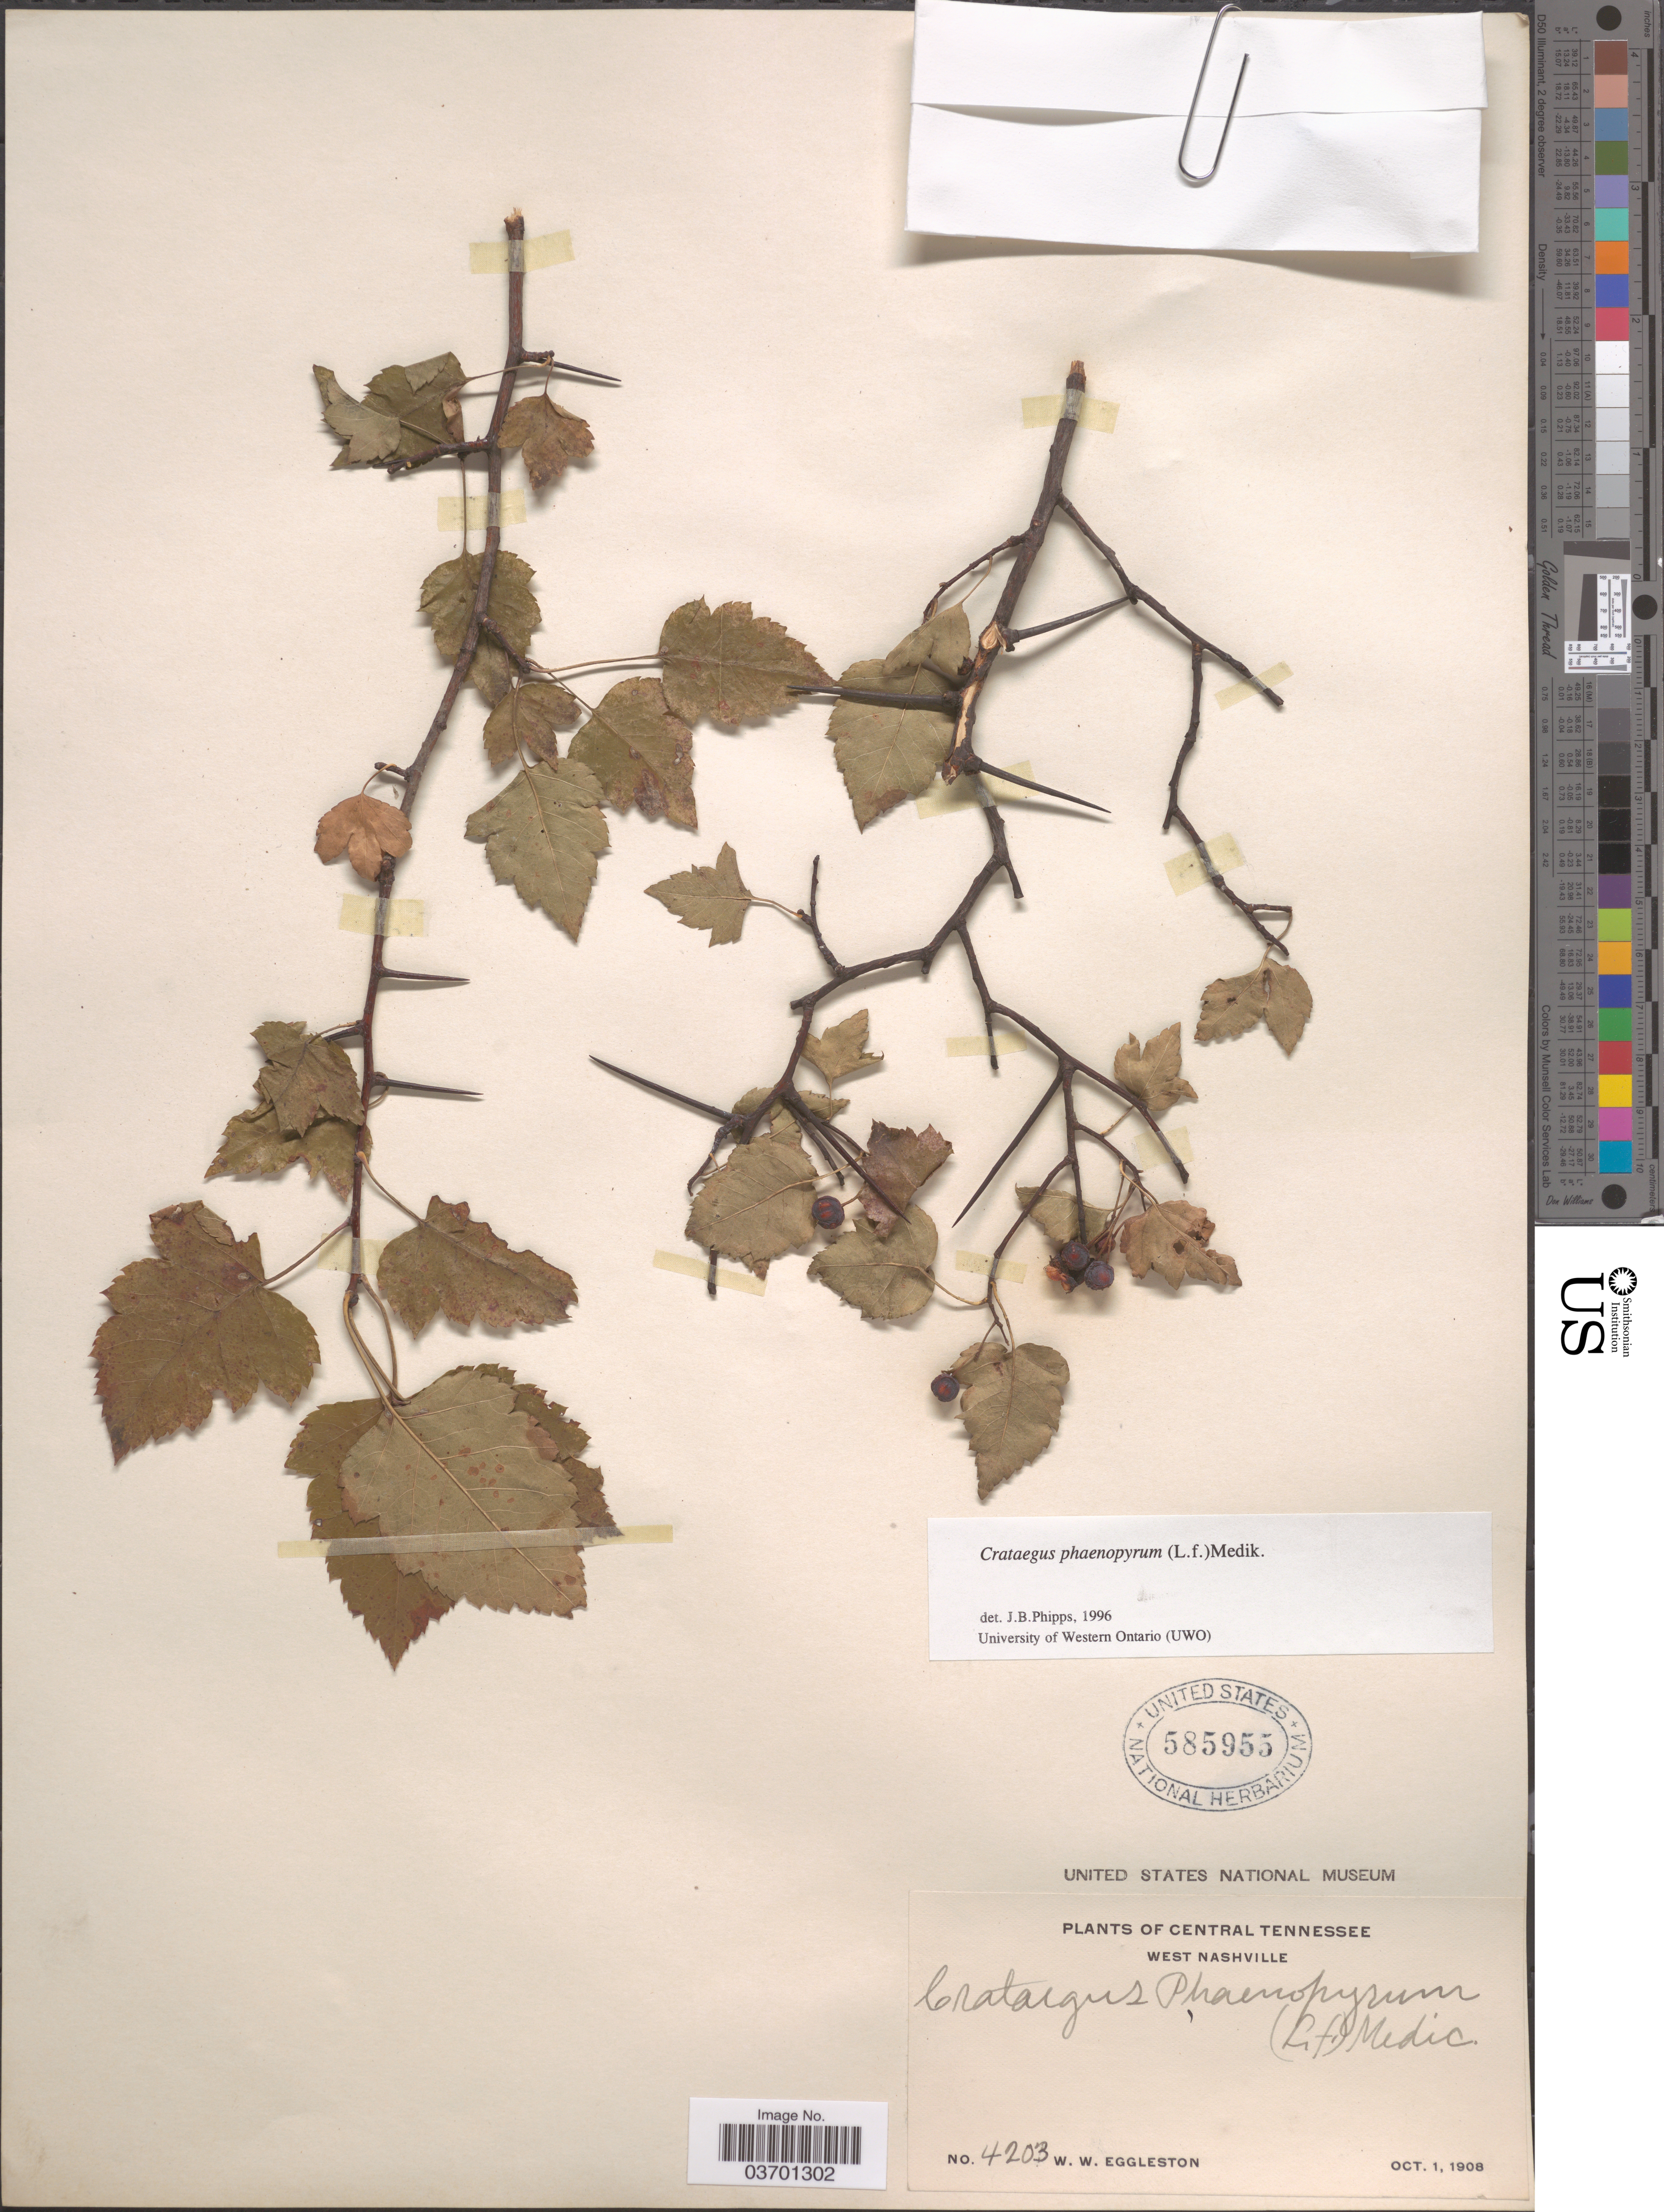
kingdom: Plantae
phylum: Tracheophyta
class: Magnoliopsida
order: Rosales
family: Rosaceae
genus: Crataegus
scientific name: Crataegus phaenopyrum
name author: (L. f.) Medik.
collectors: W. W. Eggleston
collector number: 4203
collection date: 1908-10-01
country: United States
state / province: Tennessee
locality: Central Tennessee. West Nashville.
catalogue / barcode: US 585955